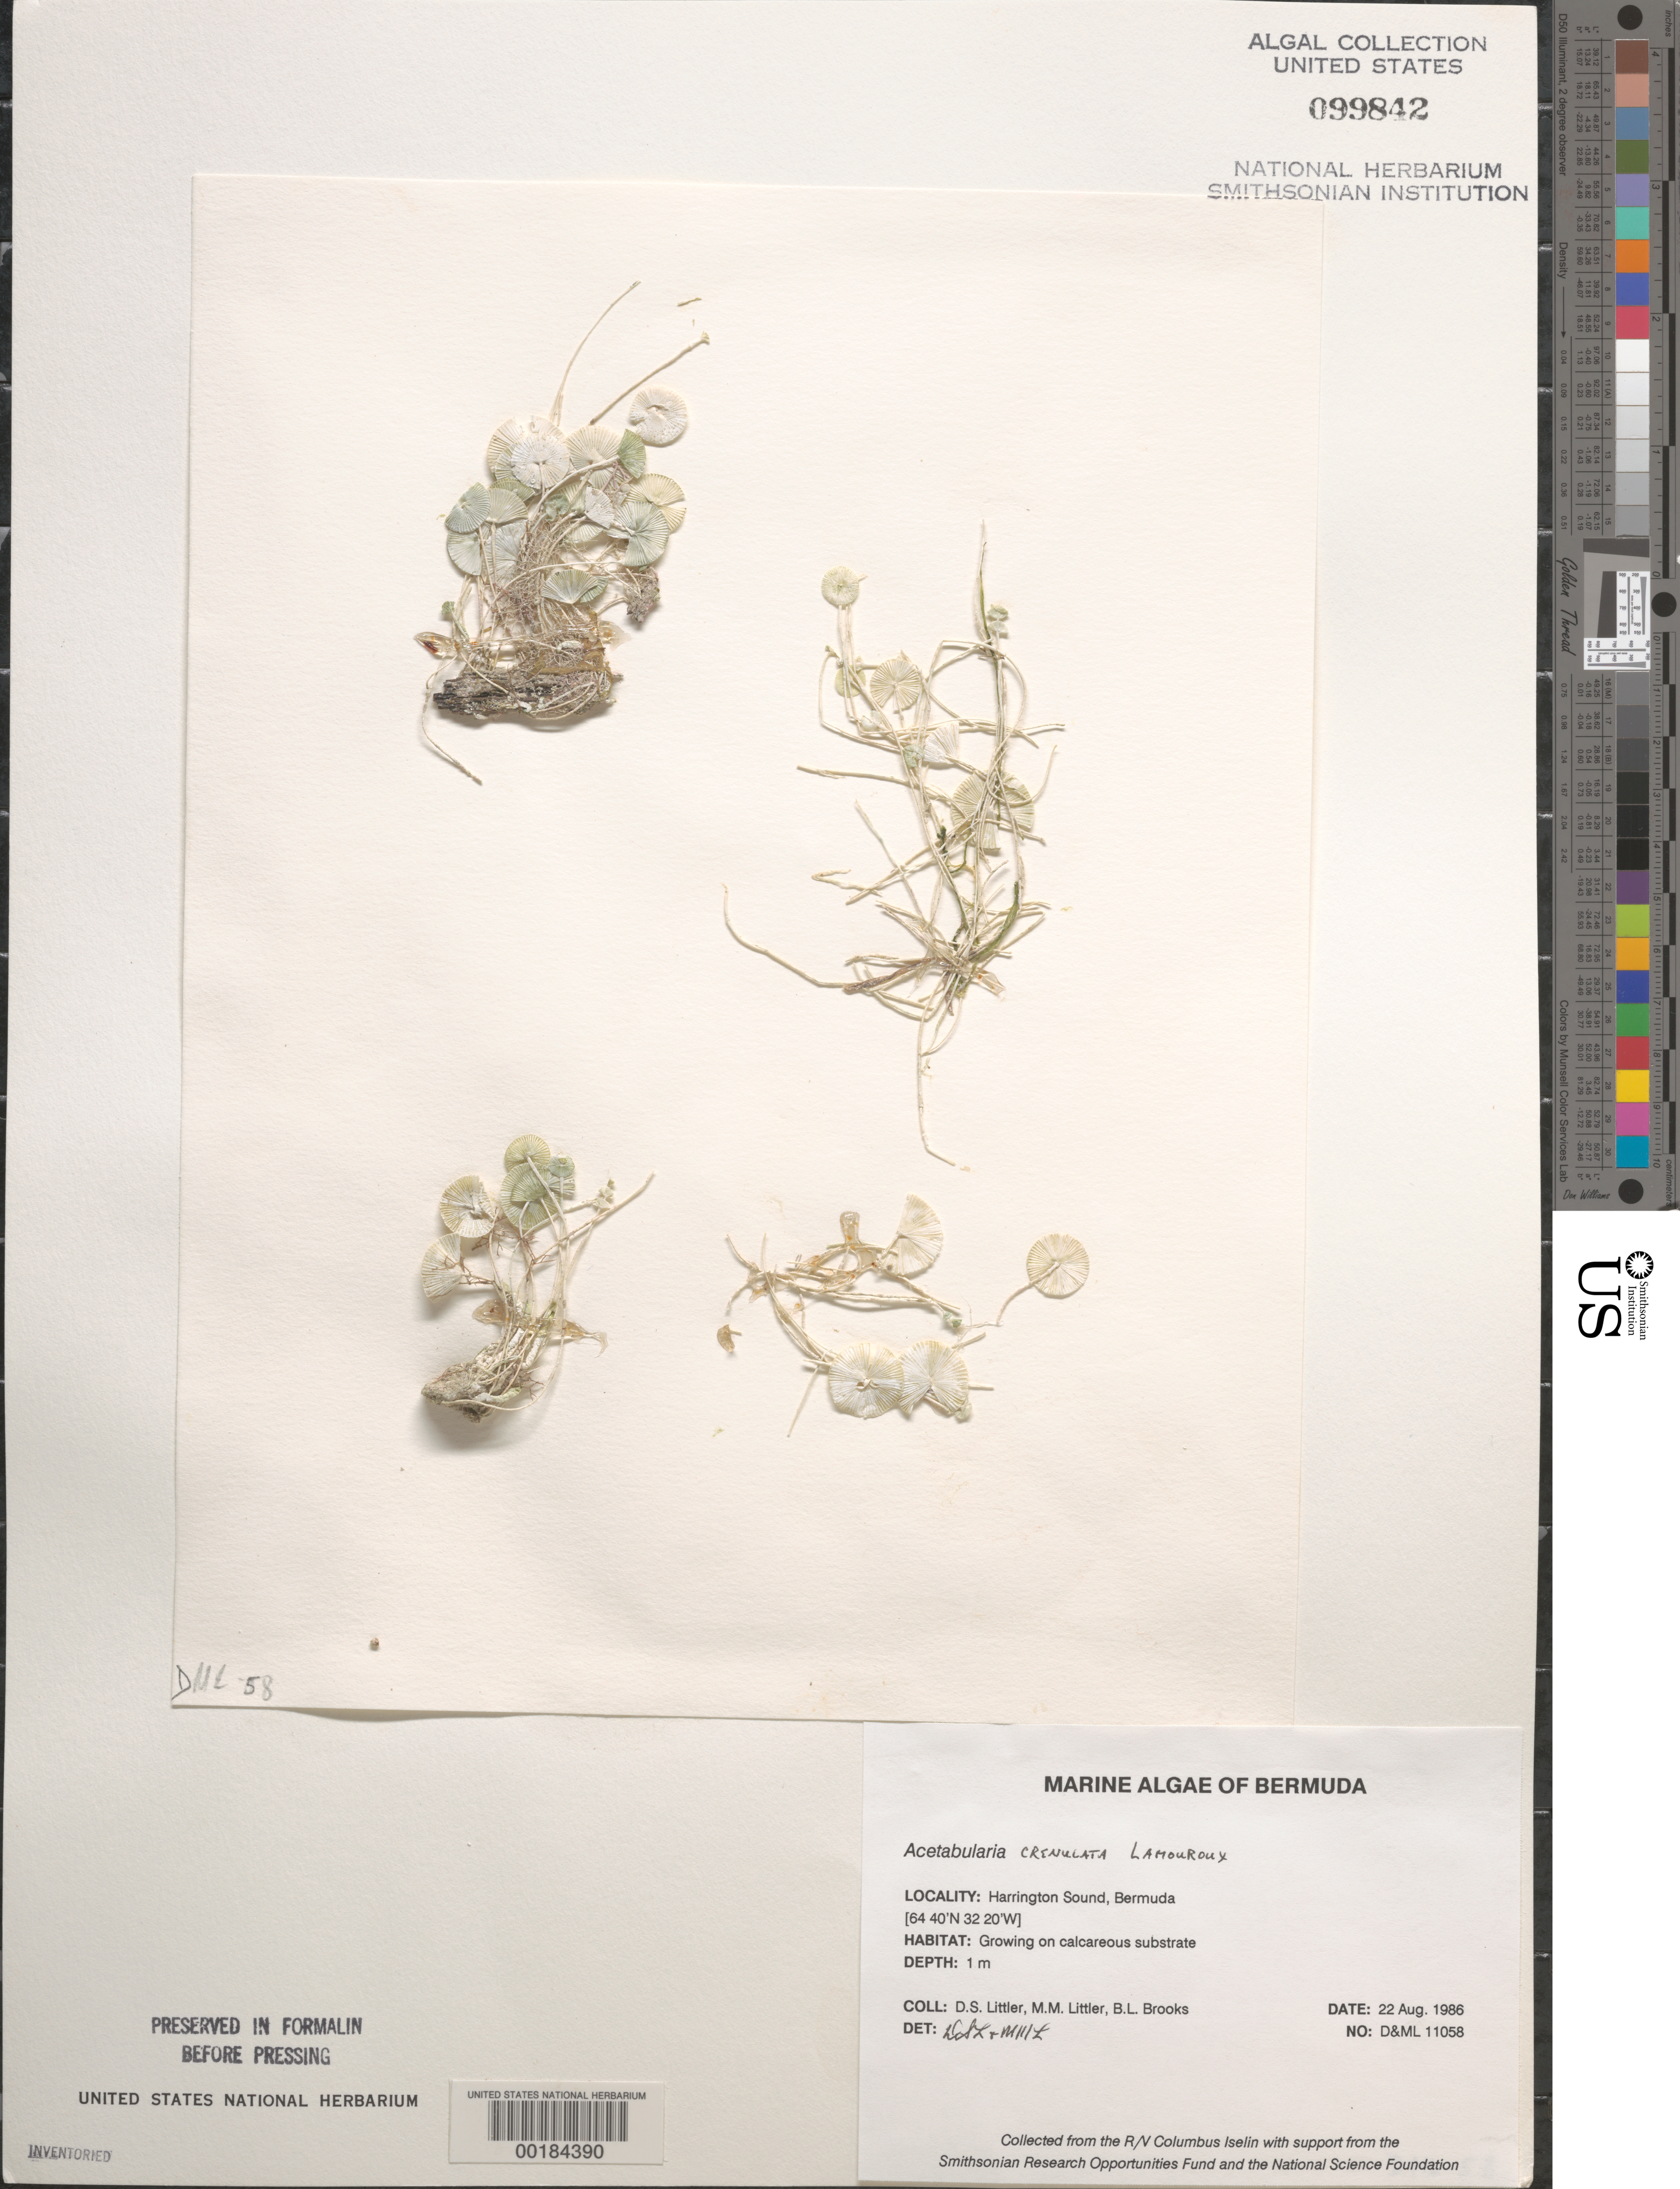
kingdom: Plantae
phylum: Chlorophyta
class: Ulvophyceae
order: Dasycladales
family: Polyphysaceae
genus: Acetabularia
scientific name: Acetabularia acetabulum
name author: J.V.Lamouroux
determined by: Littler, D. S.; Littler, M. M.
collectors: D. S. Littler, M. M. Littler & B. Brooks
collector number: D&ML 11058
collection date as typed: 22 Aug 1986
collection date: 1986-08-22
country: Bermuda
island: Bermuda Island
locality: Harrington Sound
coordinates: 32 20' N, 64 40' W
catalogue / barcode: US 99842